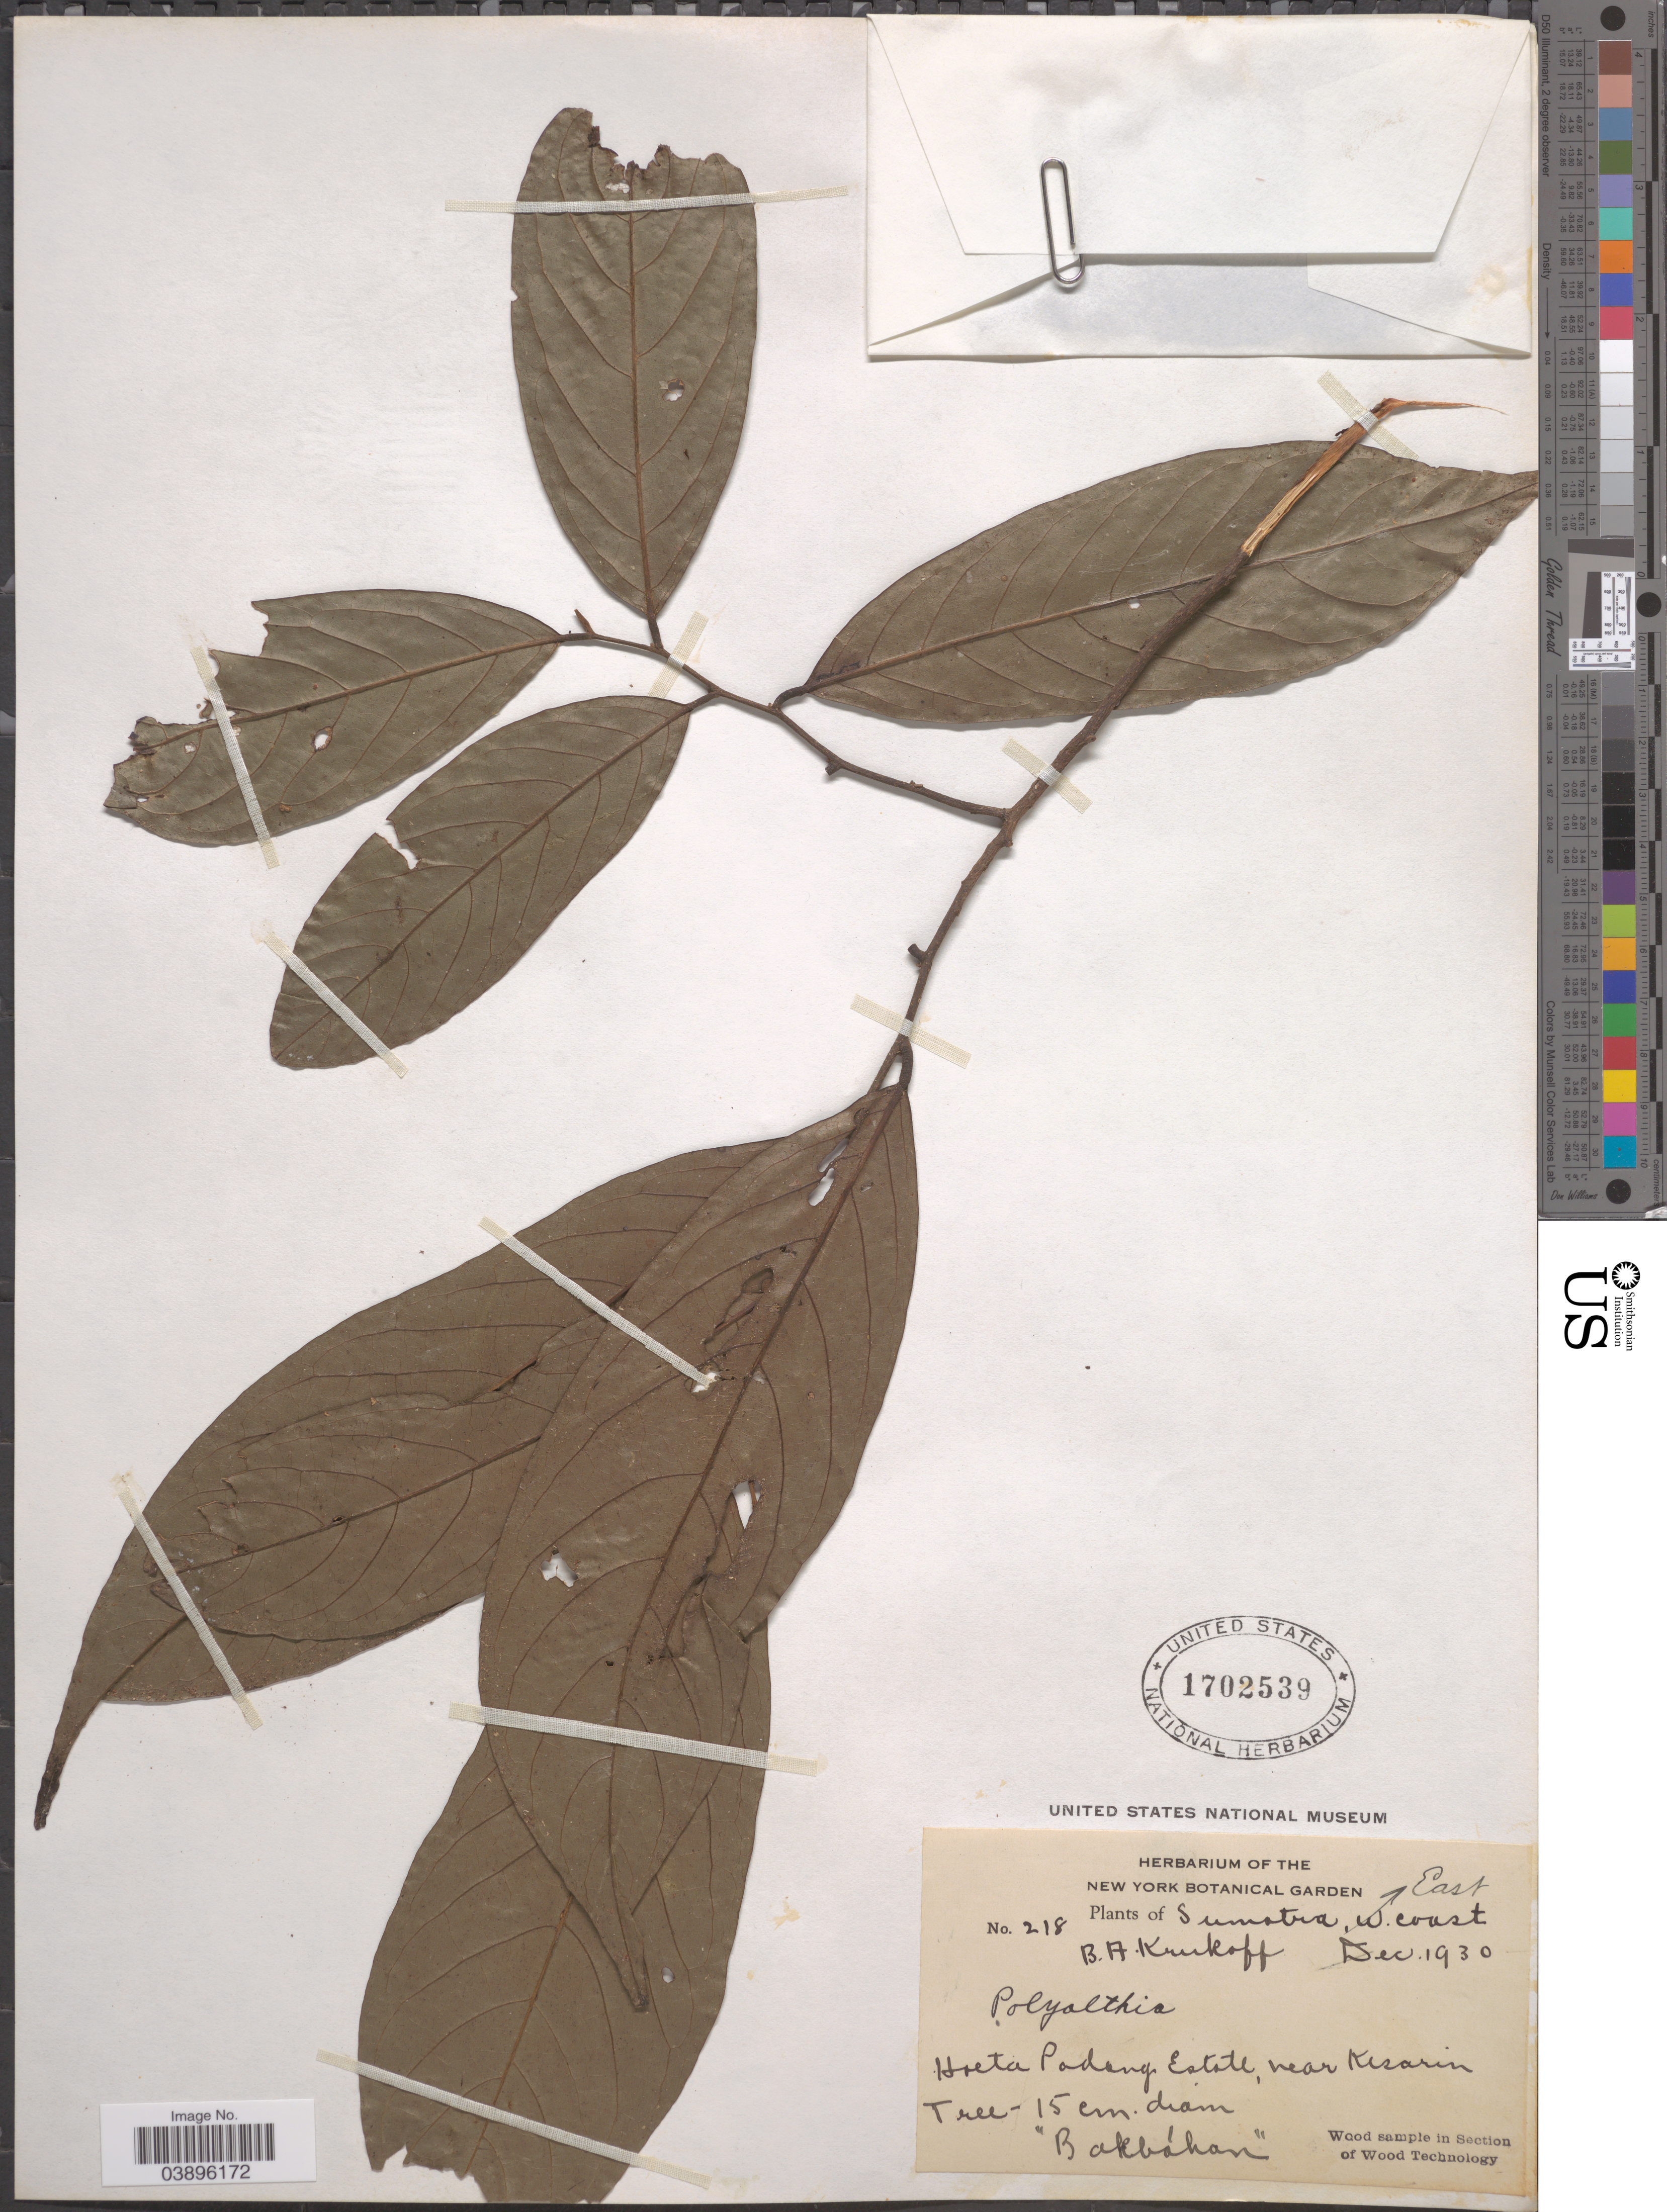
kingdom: Plantae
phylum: Tracheophyta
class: Magnoliopsida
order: Magnoliales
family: Annonaceae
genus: Polyalthia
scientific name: Polyalthia sp.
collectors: B. A. Krukoff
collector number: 218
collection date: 1930-12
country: Indonesia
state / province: Sumatra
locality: East Coast. Hoeta Podang Estate, near Kesarin.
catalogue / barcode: US 1702539